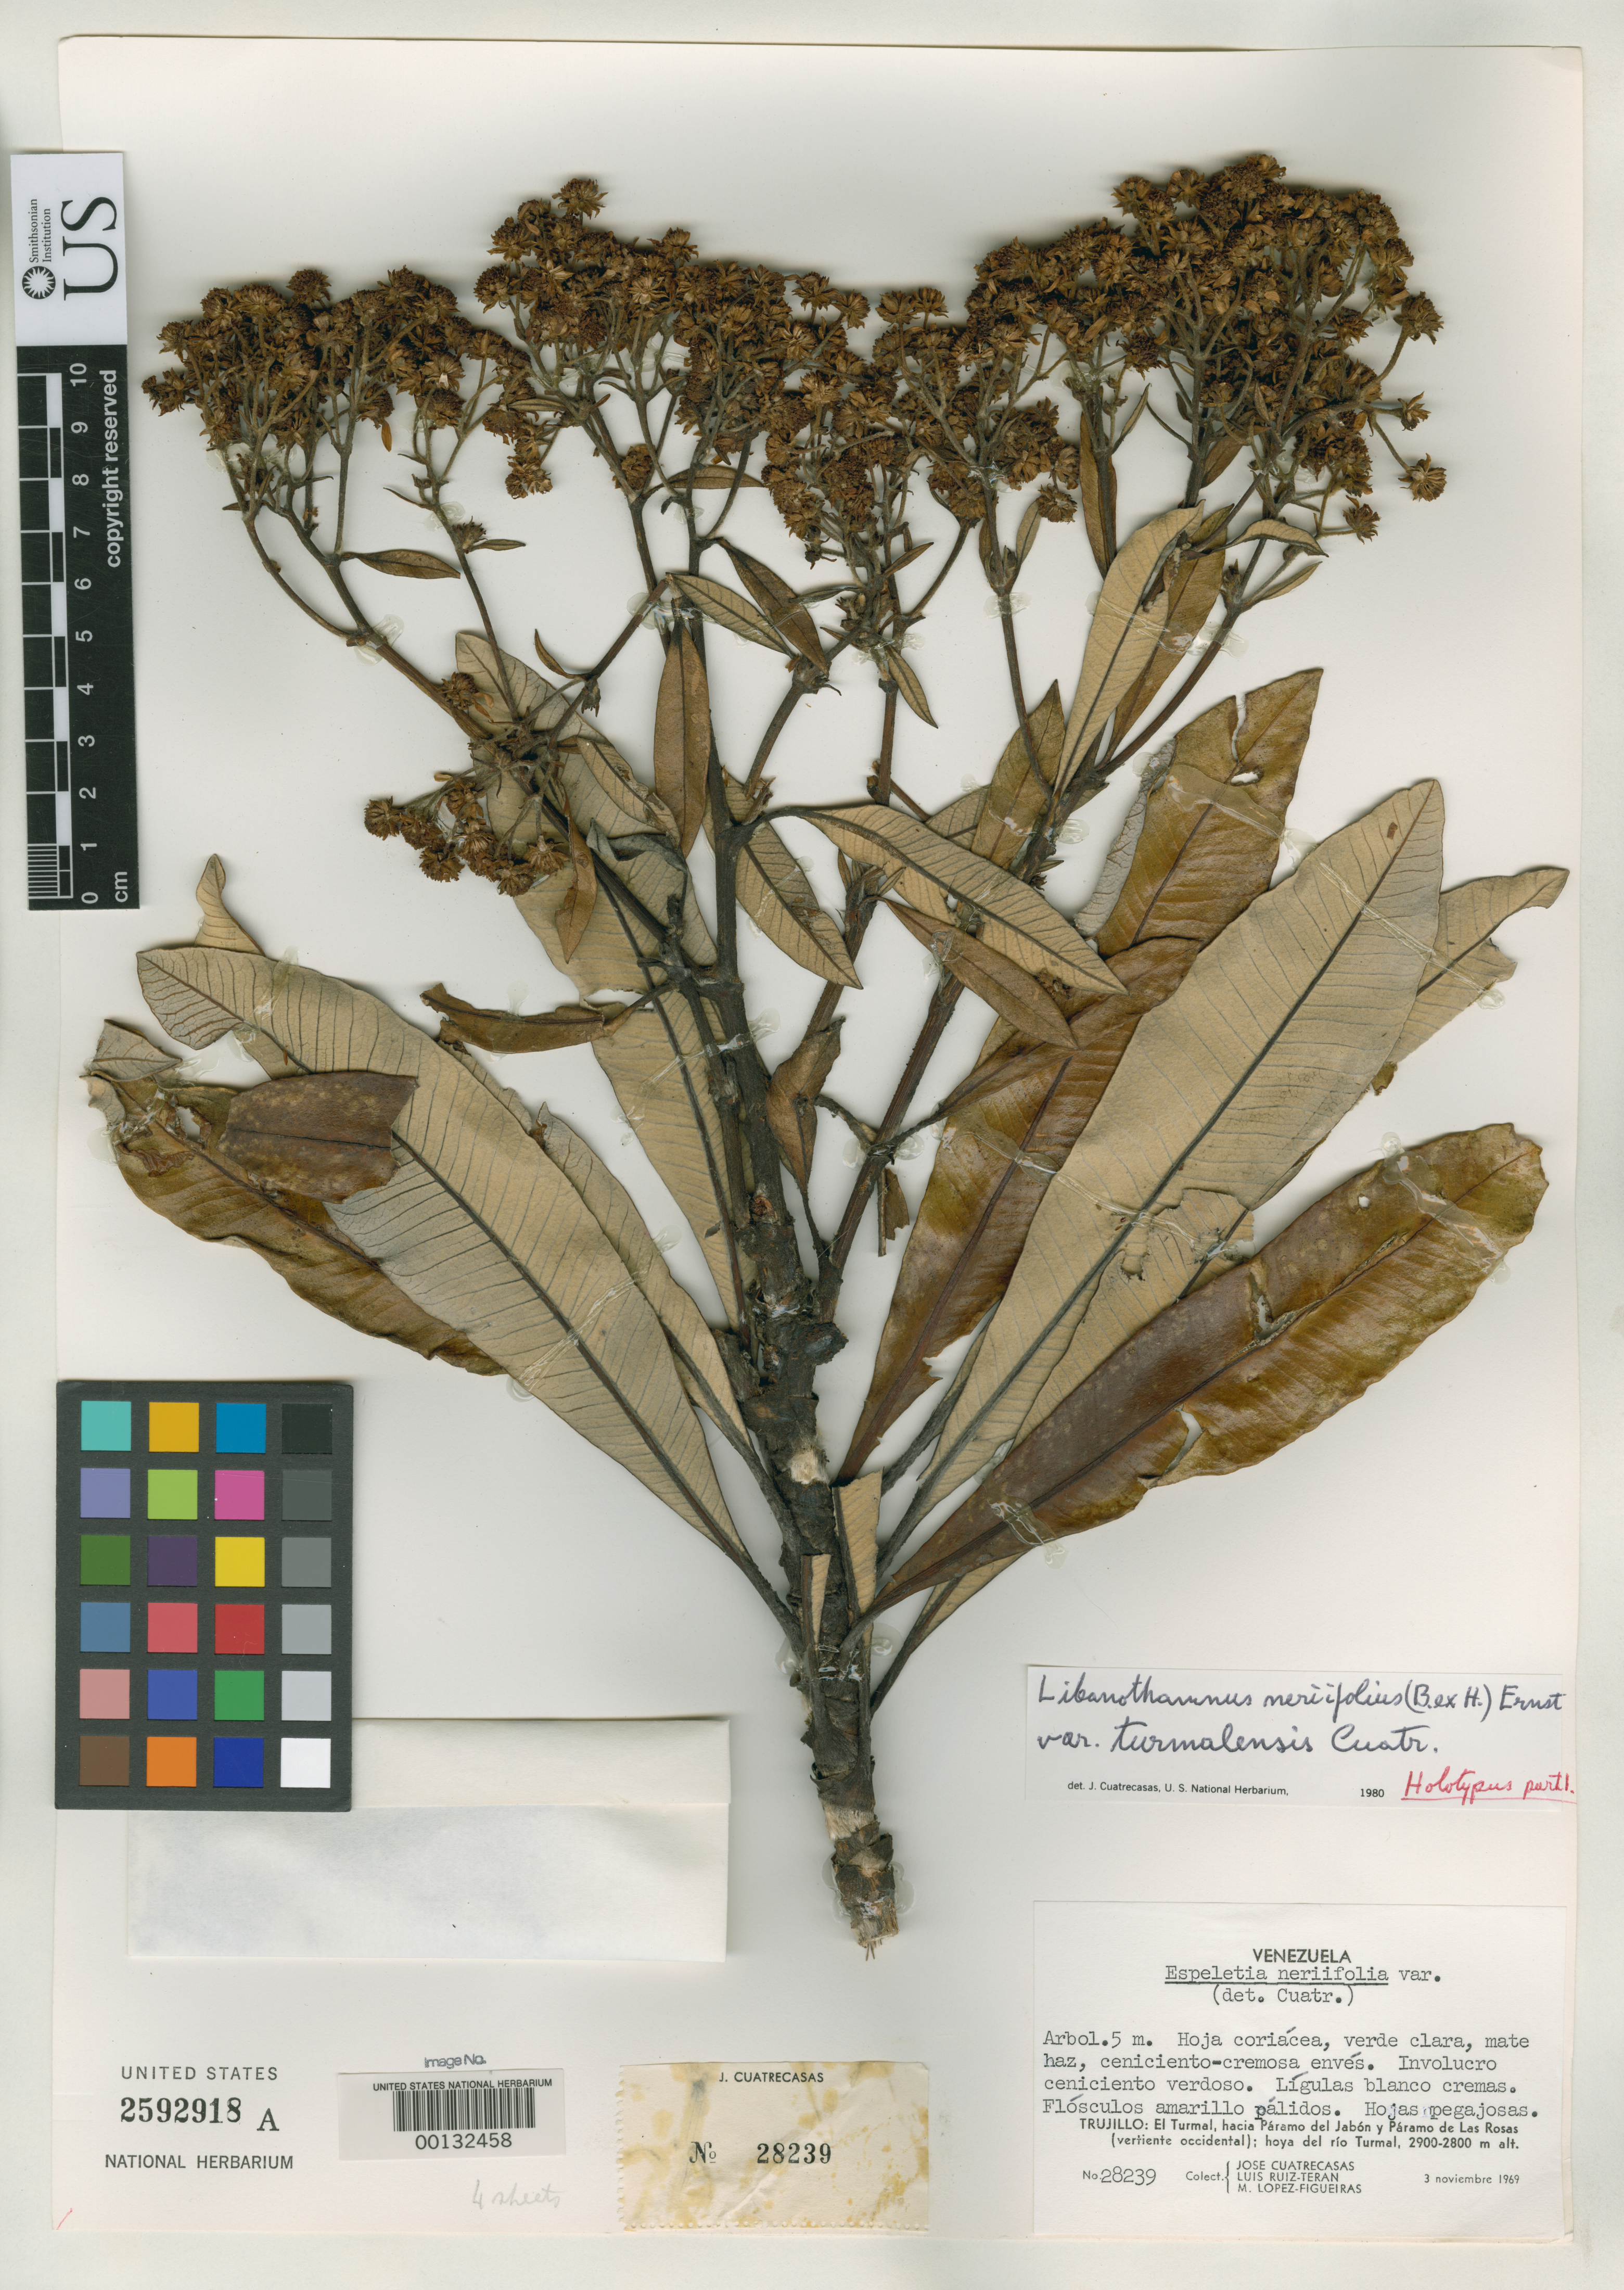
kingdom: Plantae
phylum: Tracheophyta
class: Magnoliopsida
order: Asterales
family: Asteraceae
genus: Libanothamnus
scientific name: Libanothamnus neriifolius var. turmalensis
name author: Cuatrec.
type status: Holotype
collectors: J. Cuatrecasas, L. E. Ruíz-Terán & M. López Figueiras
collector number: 28239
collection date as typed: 03 Nov 1969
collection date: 1969-11-03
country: Venezuela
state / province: Trujillo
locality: El Turmal, hacia Páramo del Jabon & Páramo de Las Rosas, vertiente occidental, hoya del Rio Turmal. [El Turmal, towards Páramo del Jabon & Páramo de Las Rosas, W slope, Rio Turmal basin].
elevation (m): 2800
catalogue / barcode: US 2592918A